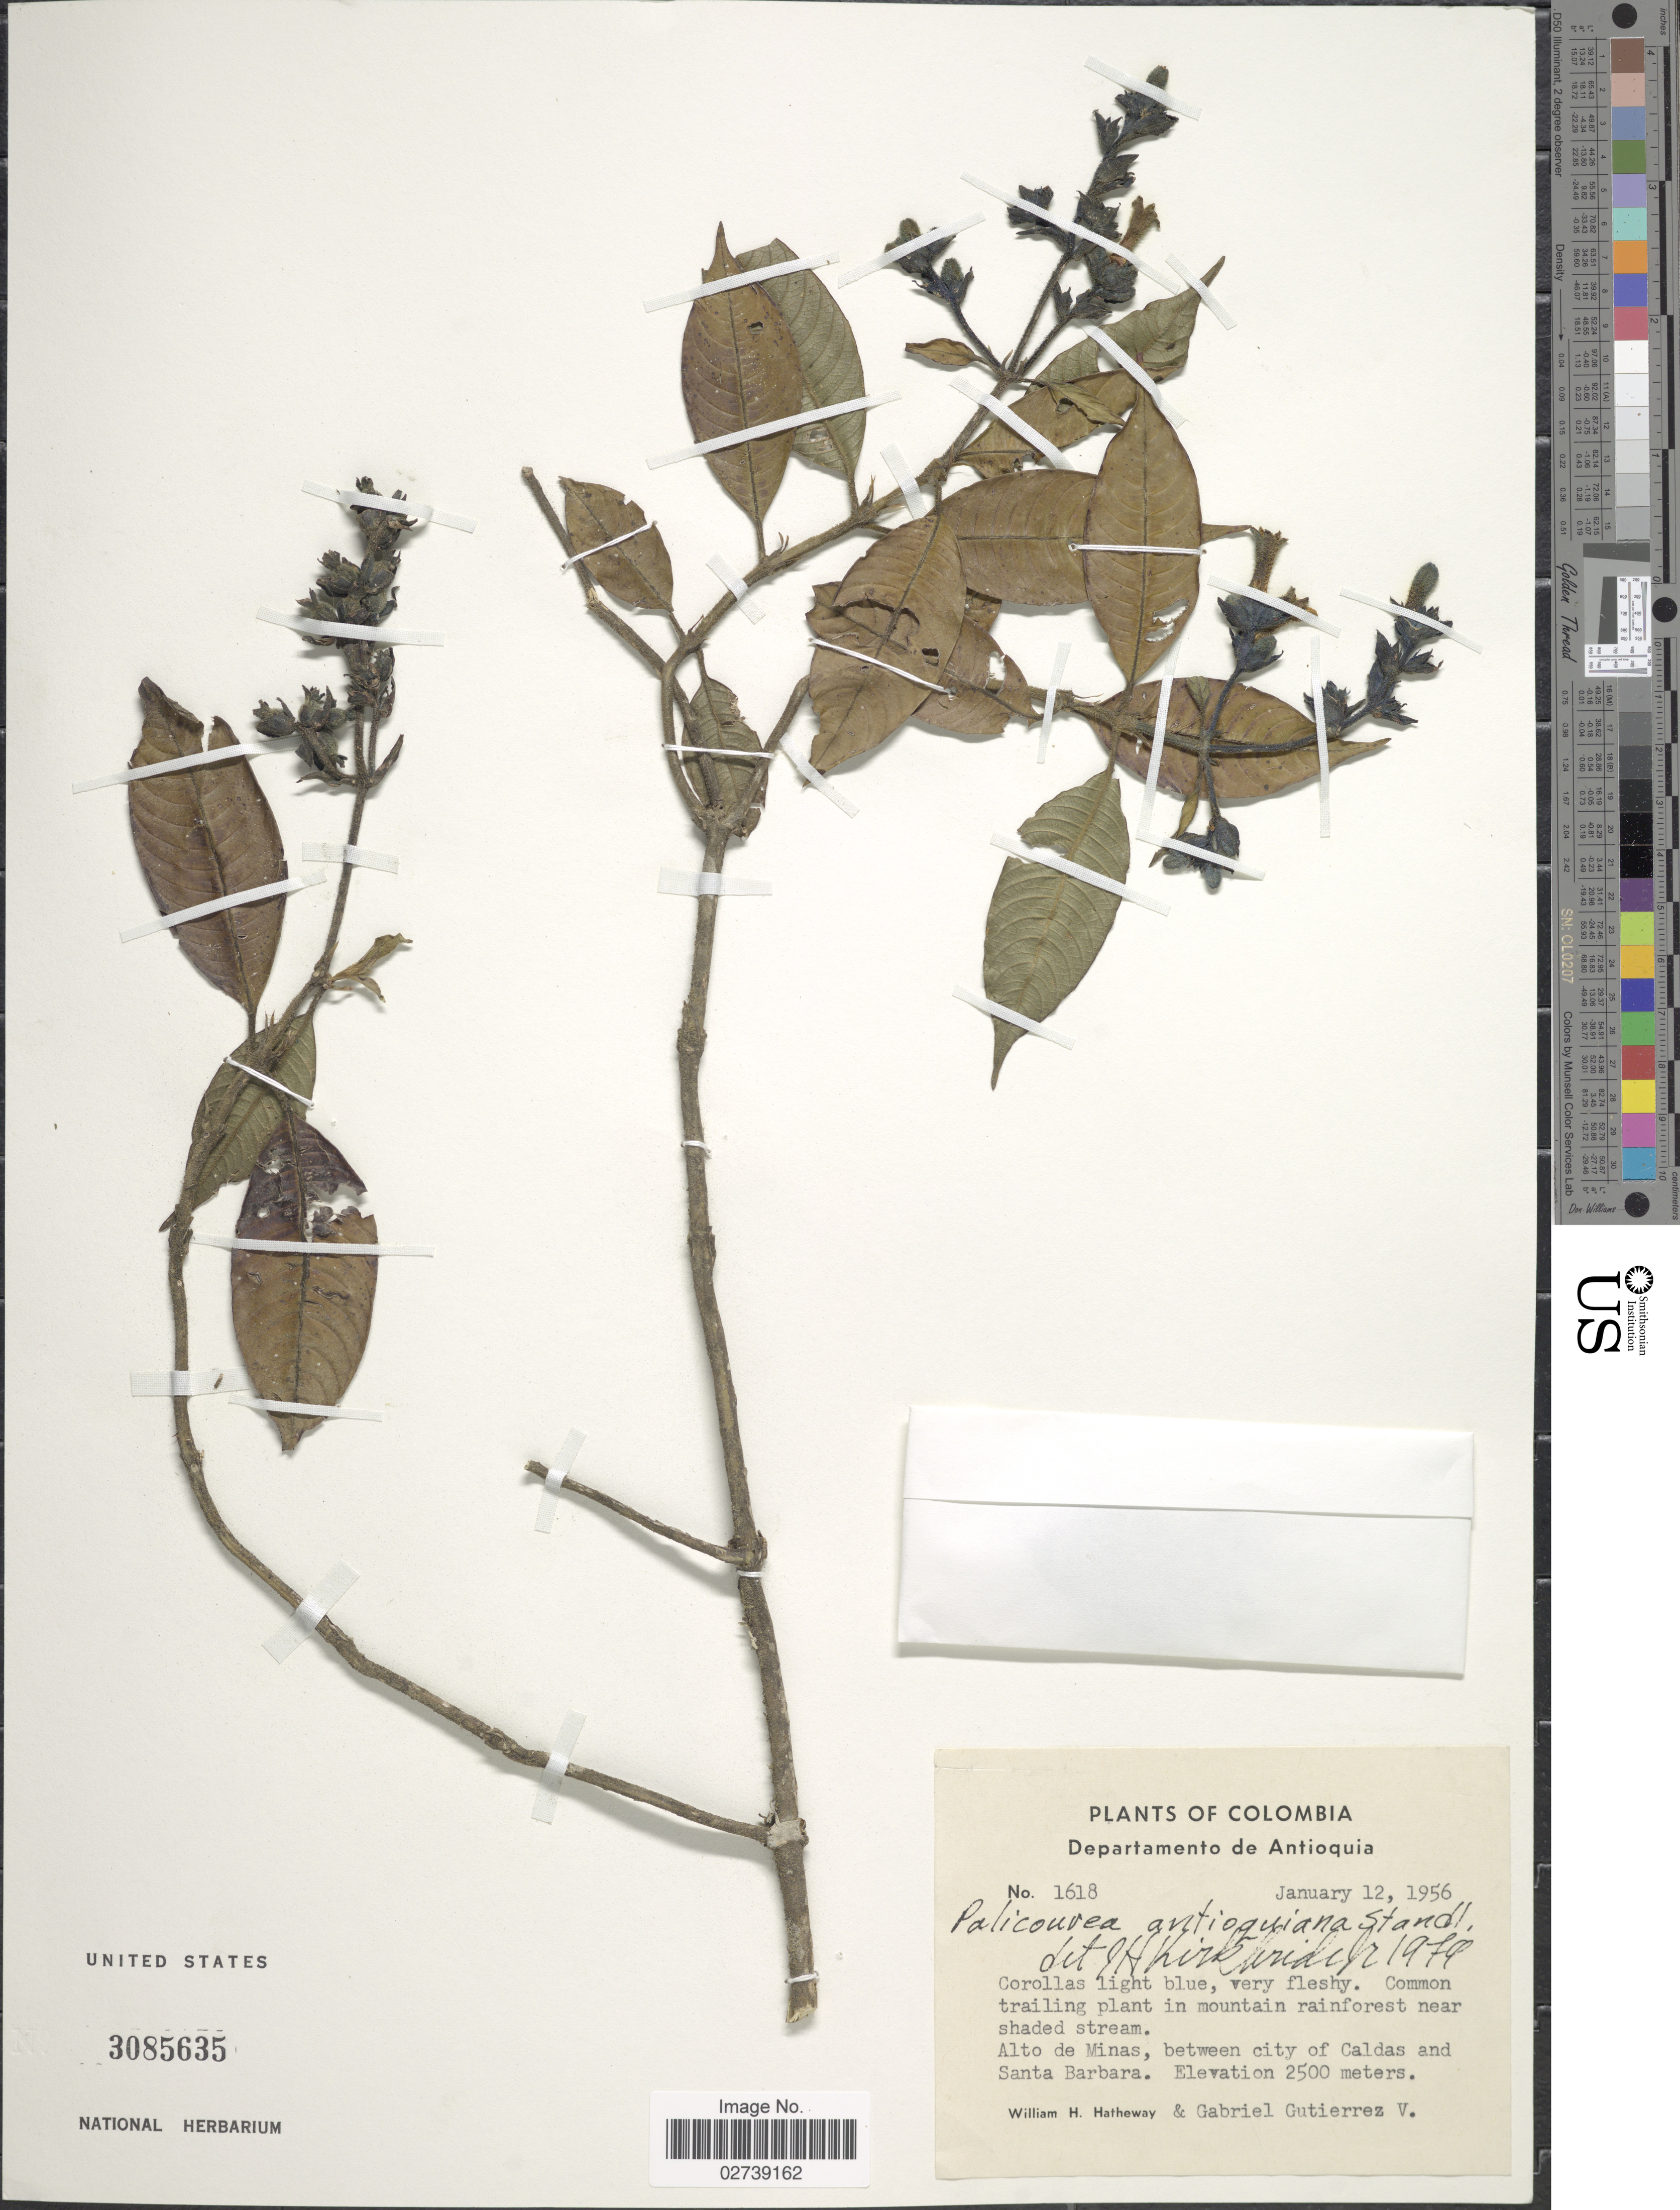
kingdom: Plantae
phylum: Tracheophyta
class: Magnoliopsida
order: Gentianales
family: Rubiaceae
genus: Palicourea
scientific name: Palicourea antioquiana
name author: Standl.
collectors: W. H. Hatheway & G. Gutiérrez V.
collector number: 1618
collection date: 1956-01-12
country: Colombia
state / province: Antioquia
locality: Departamento de Antioquia. Alto de Minas, between city of Caldas and Santa Barbara.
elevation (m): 2500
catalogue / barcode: US 3085635